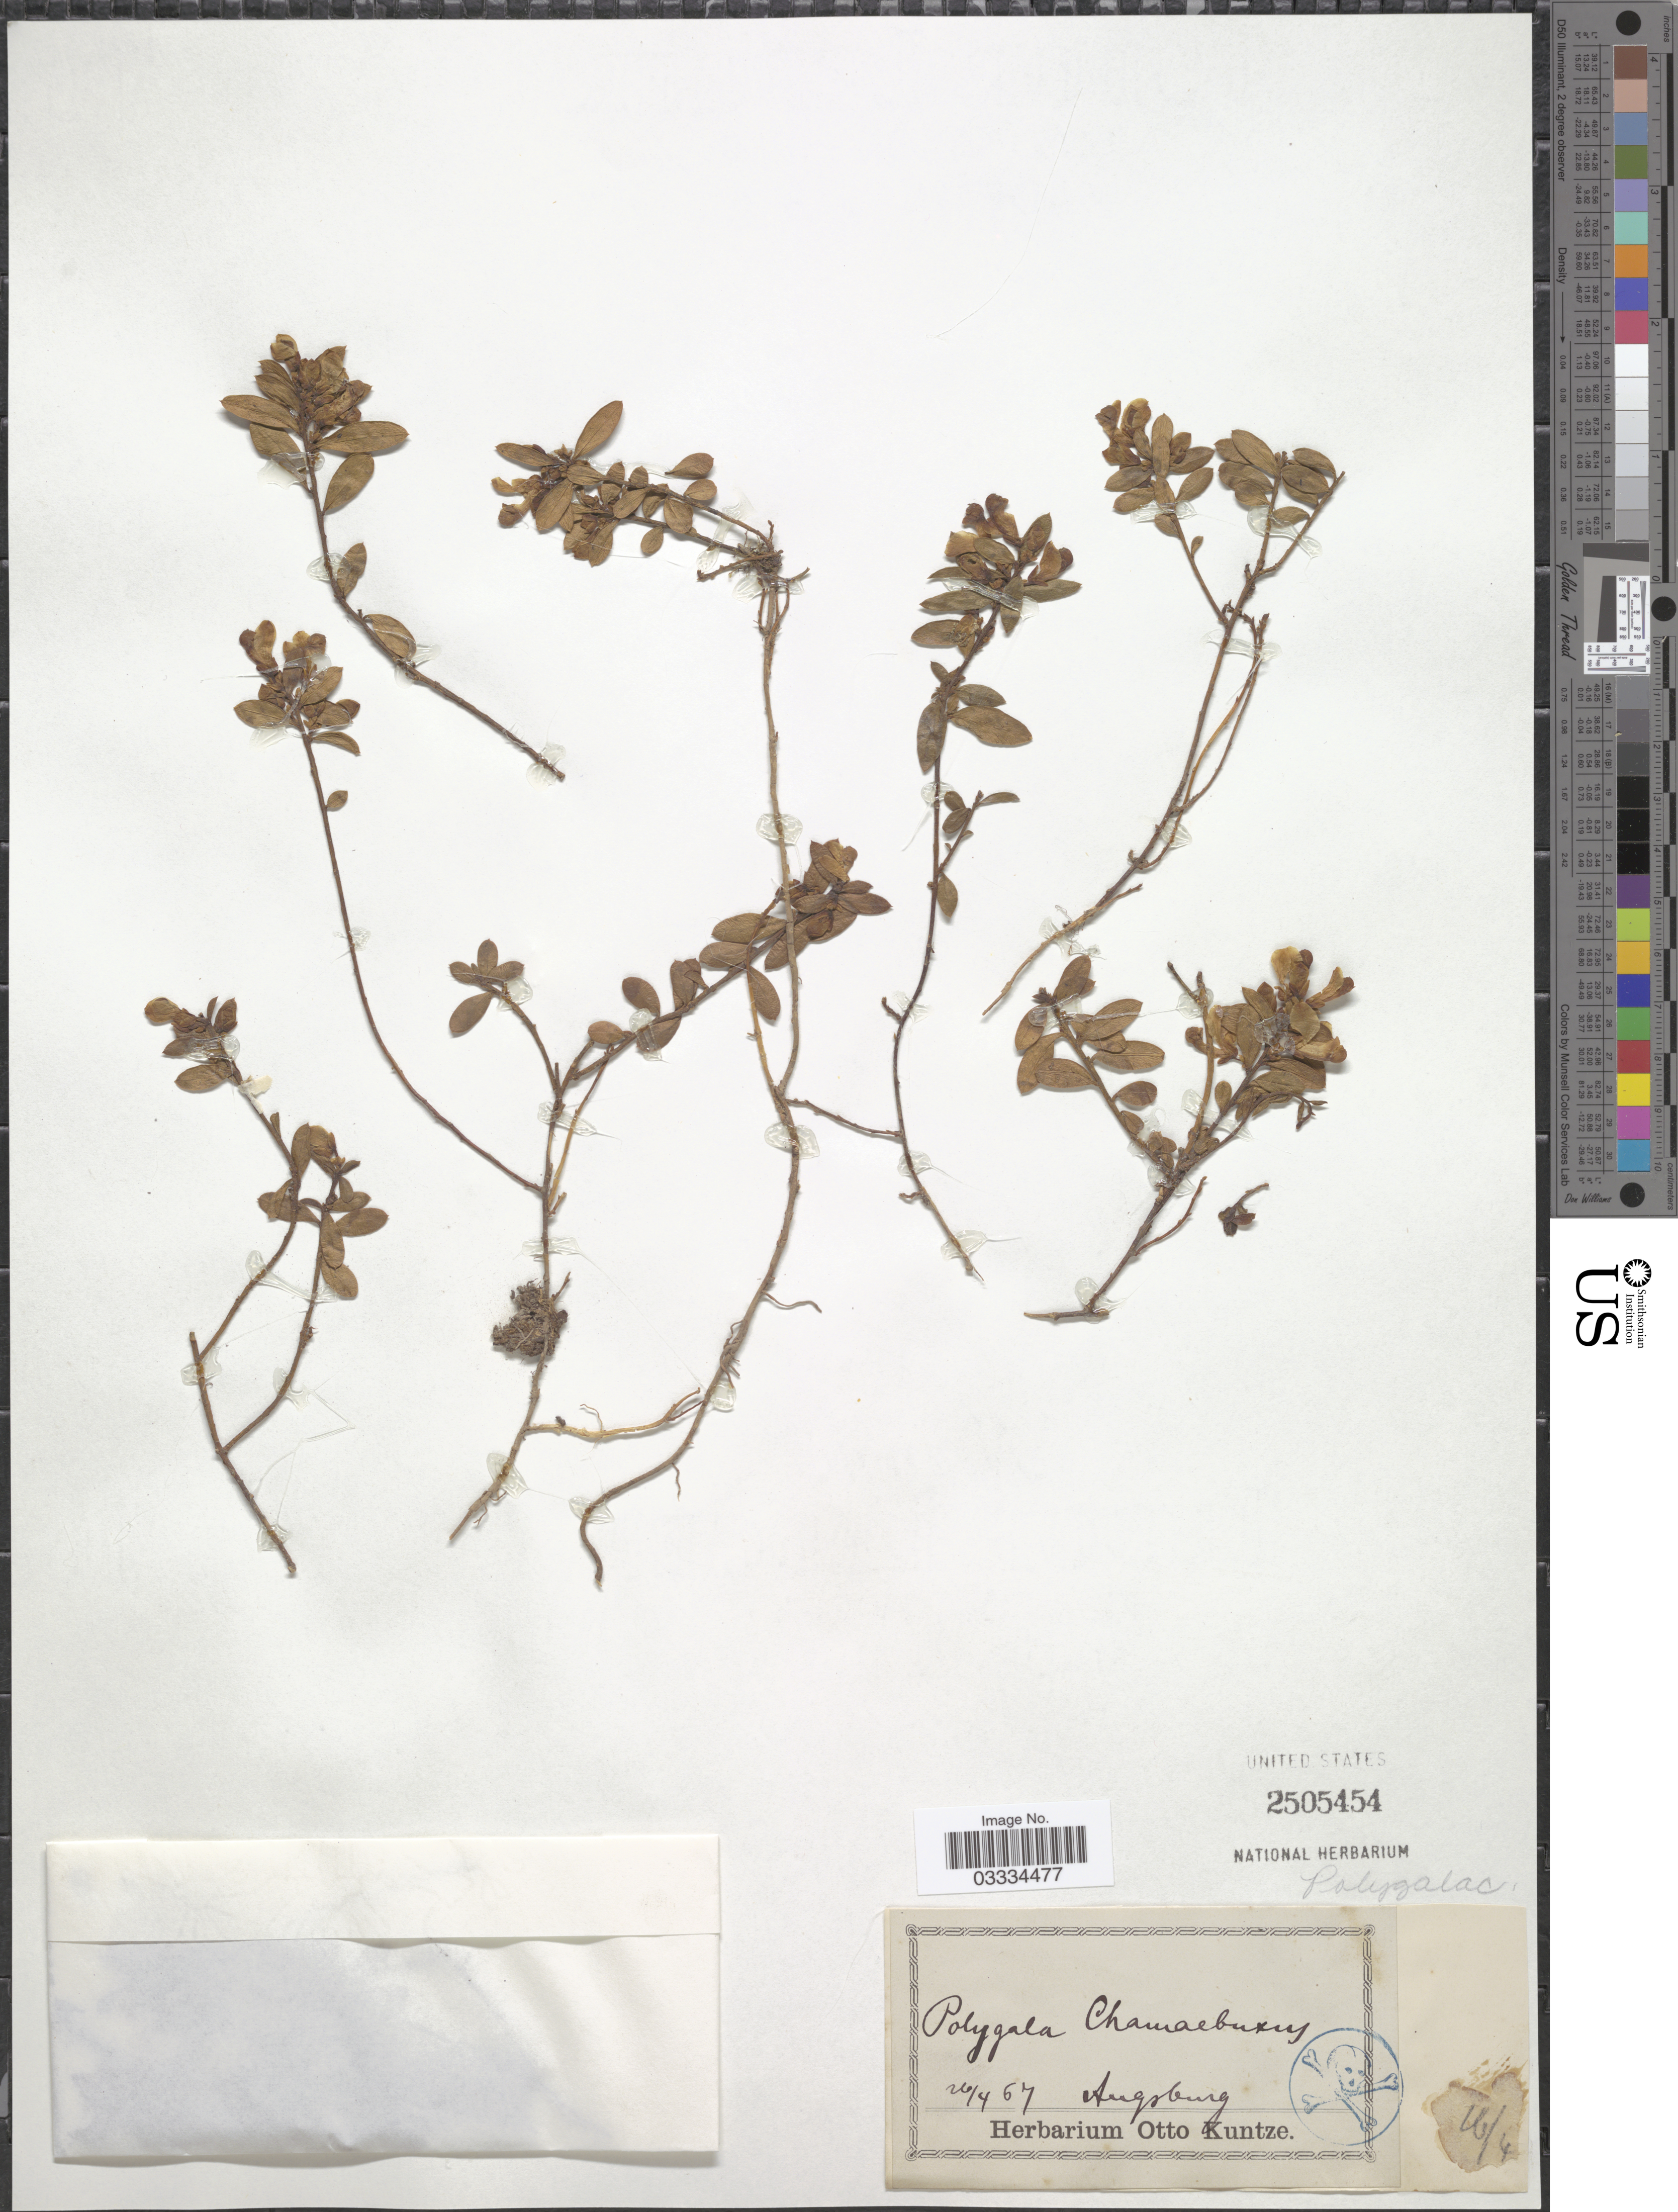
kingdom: Plantae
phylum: Tracheophyta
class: Magnoliopsida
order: Fabales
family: Polygalaceae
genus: Polygaloides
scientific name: Polygaloides chamaebuxus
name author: (L.) O. Schwarz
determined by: Strong, Mark T., (BOT), Smithsonian Institution - National Museum of Natural History (UNITED STATES)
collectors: ex Herb. O. Kuntze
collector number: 16/4?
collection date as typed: Transcribed d/m/y: 26/4/67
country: Germany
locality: Augsburg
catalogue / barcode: US 2505454